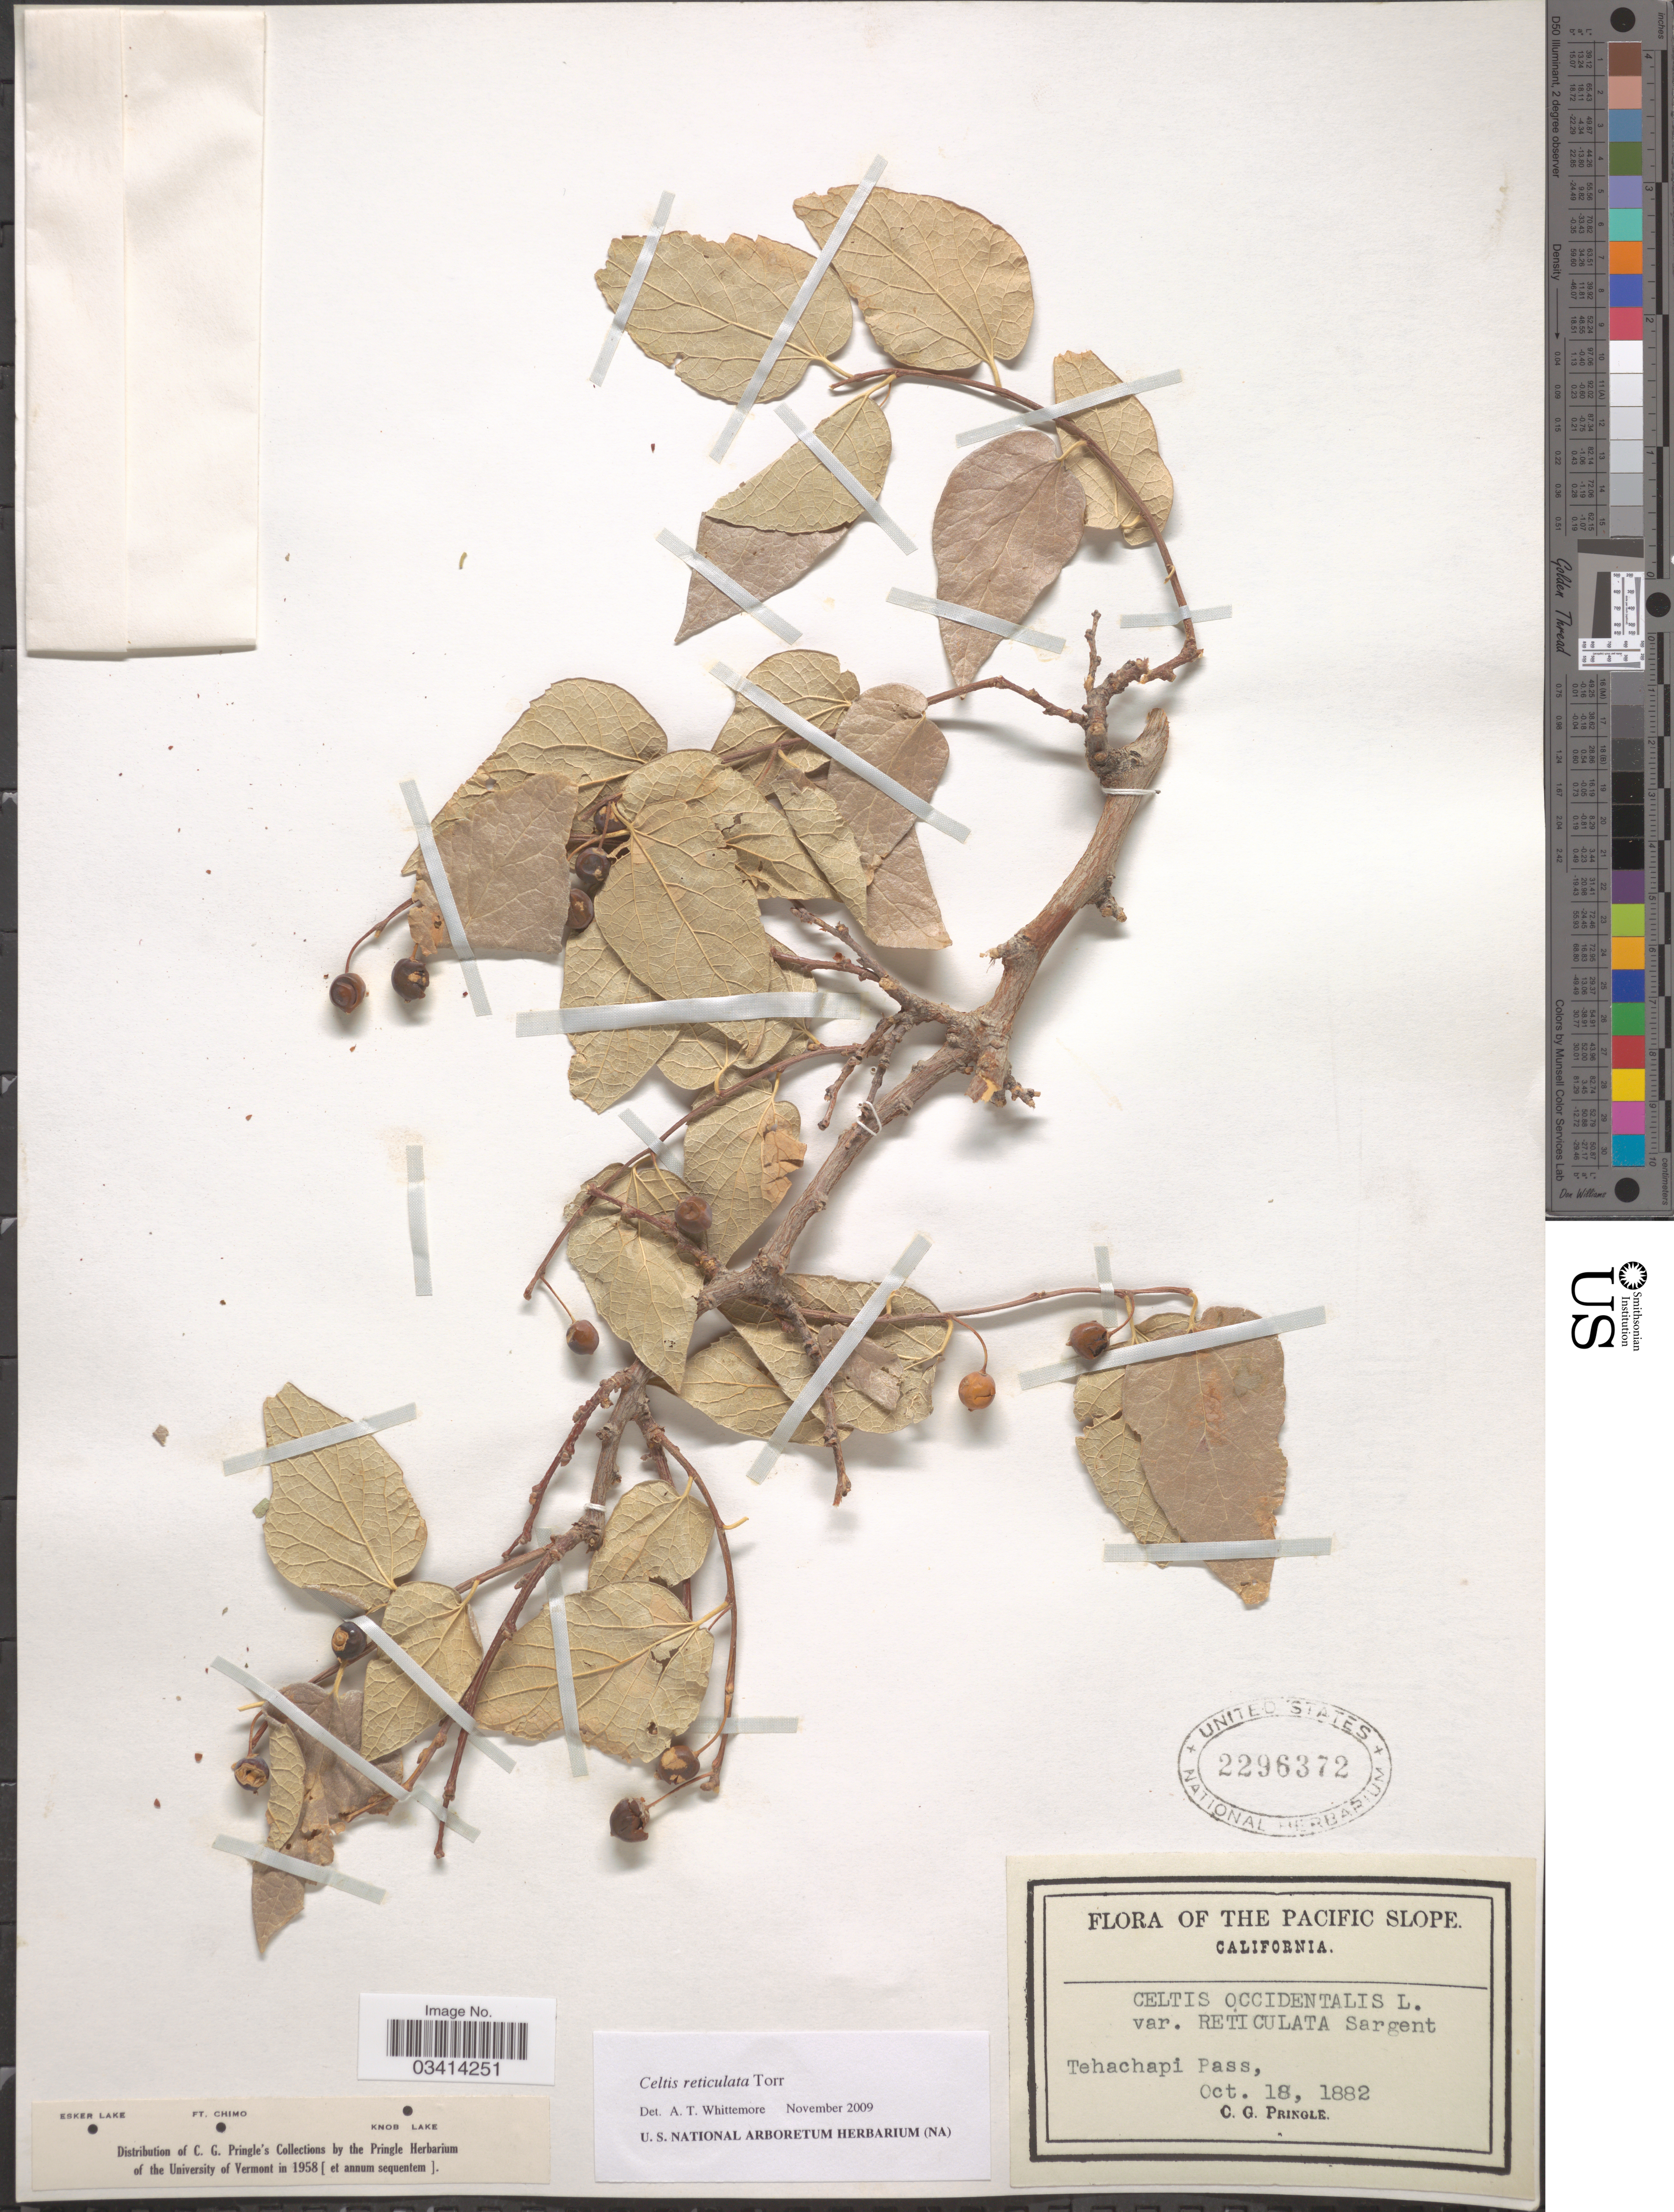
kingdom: Plantae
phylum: Tracheophyta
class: Magnoliopsida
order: Rosales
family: Cannabaceae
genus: Celtis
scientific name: Celtis reticulata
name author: Torr.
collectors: C. G. Pringle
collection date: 1882-10-18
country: United States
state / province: California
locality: Pacific Slope. Tehachapi Pass.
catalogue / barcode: US 2296372